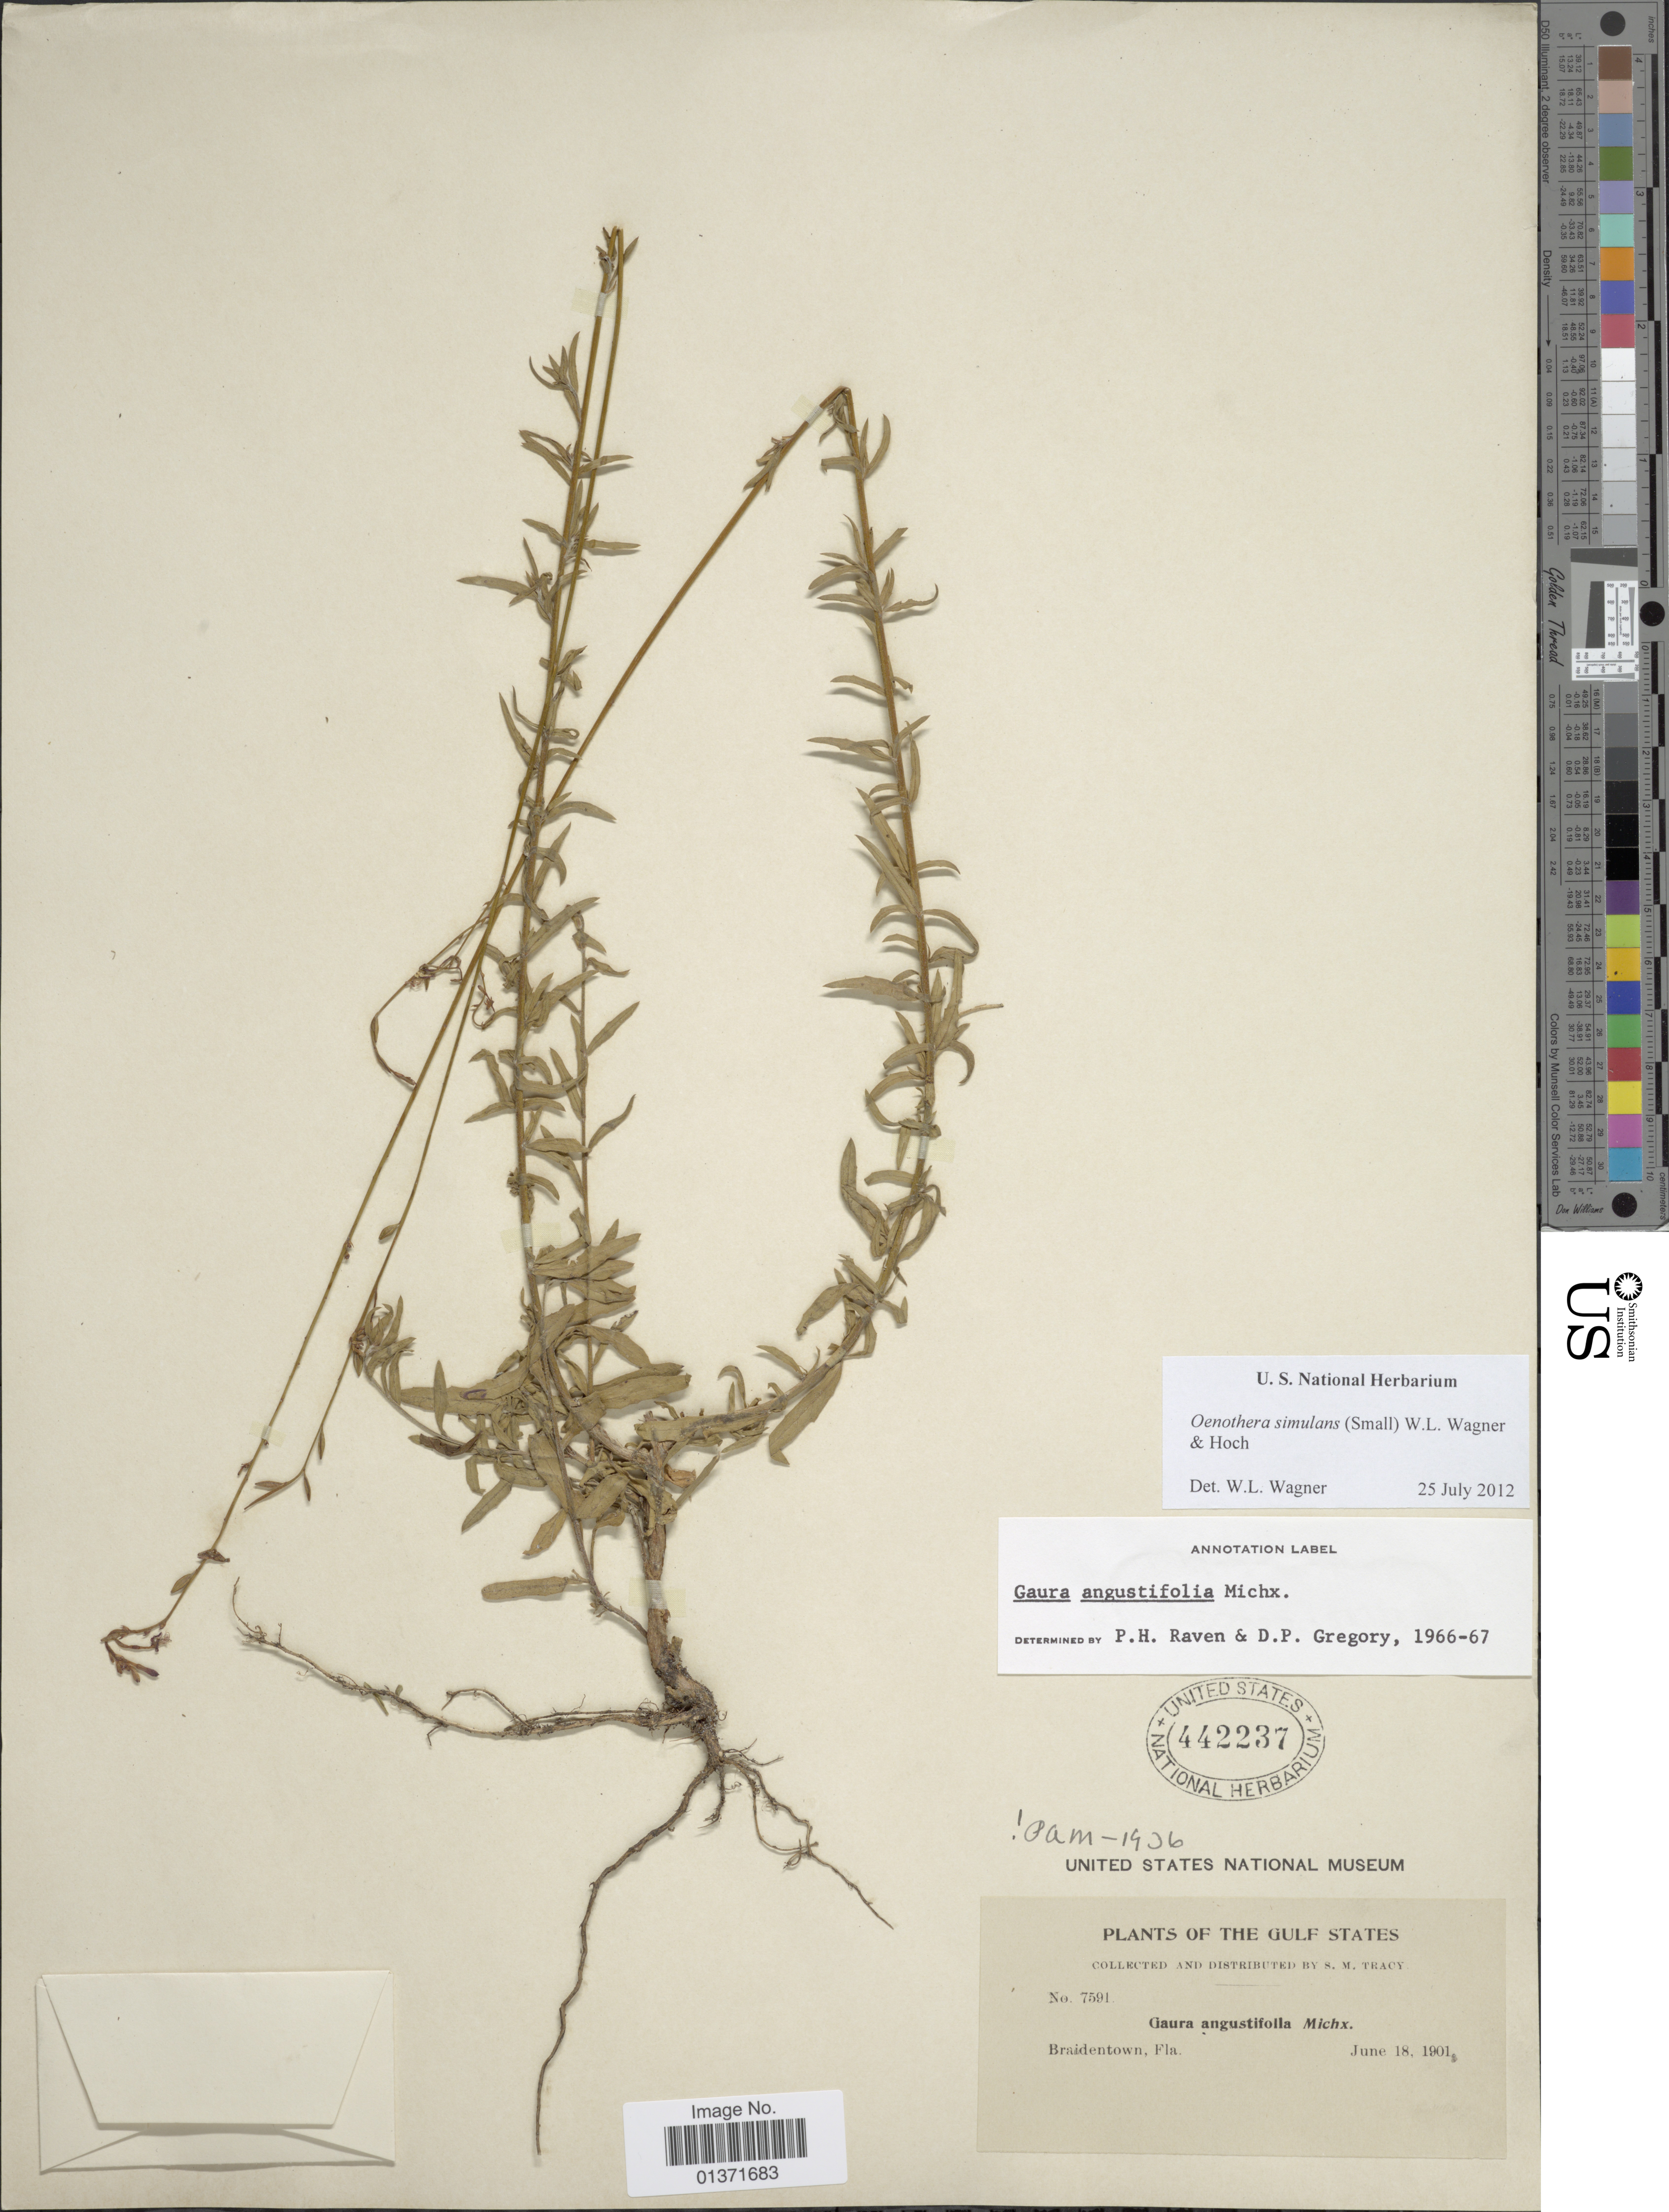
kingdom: Plantae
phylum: Tracheophyta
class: Magnoliopsida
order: Myrtales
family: Onagraceae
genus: Oenothera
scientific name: Oenothera simulans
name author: Michx.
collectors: S. M. Tracy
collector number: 7591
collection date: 1901-06-18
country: United States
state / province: Florida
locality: Gulf States, Braidentown, Fla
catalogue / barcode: US 442237